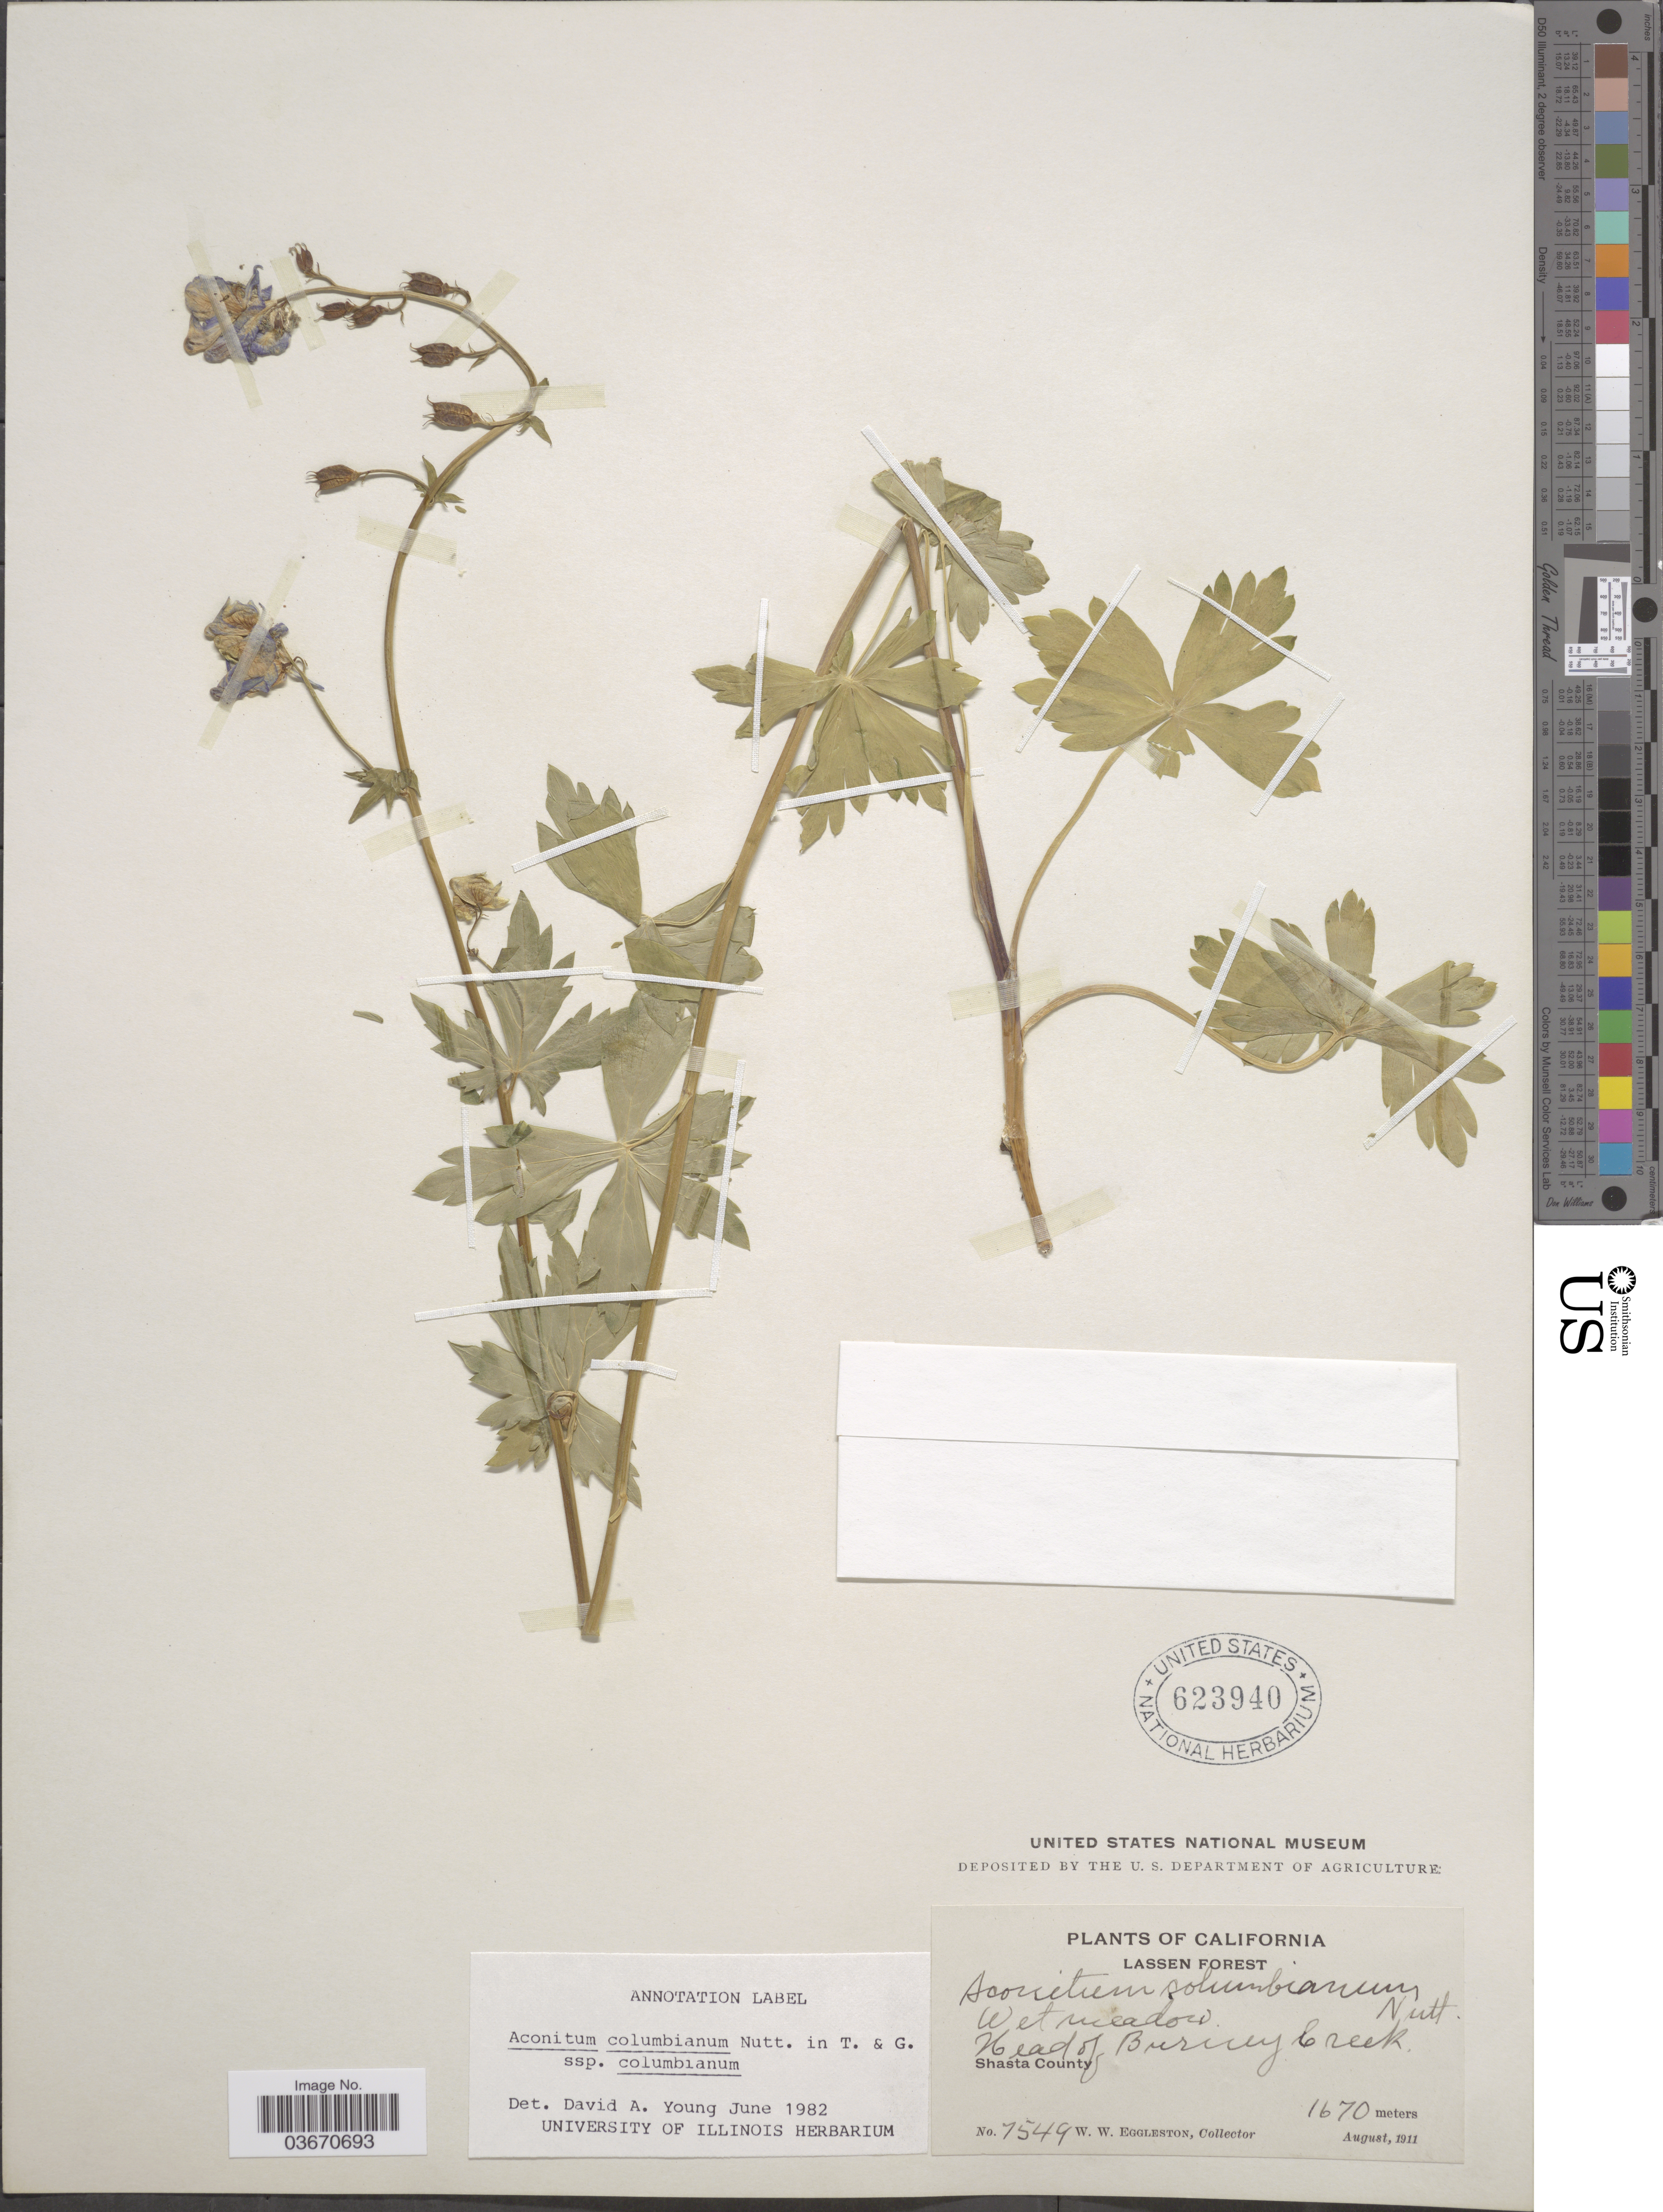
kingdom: Plantae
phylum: Tracheophyta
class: Magnoliopsida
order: Ranunculales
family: Ranunculaceae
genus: Aconitum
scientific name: Aconitum columbianum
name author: Nutt.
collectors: W. W. Eggleston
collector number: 7549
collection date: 1911-08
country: United States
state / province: California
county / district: Shasta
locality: Lassen Forest. Head of Burney Creek. Shasta County.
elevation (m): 1670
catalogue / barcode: US 623940